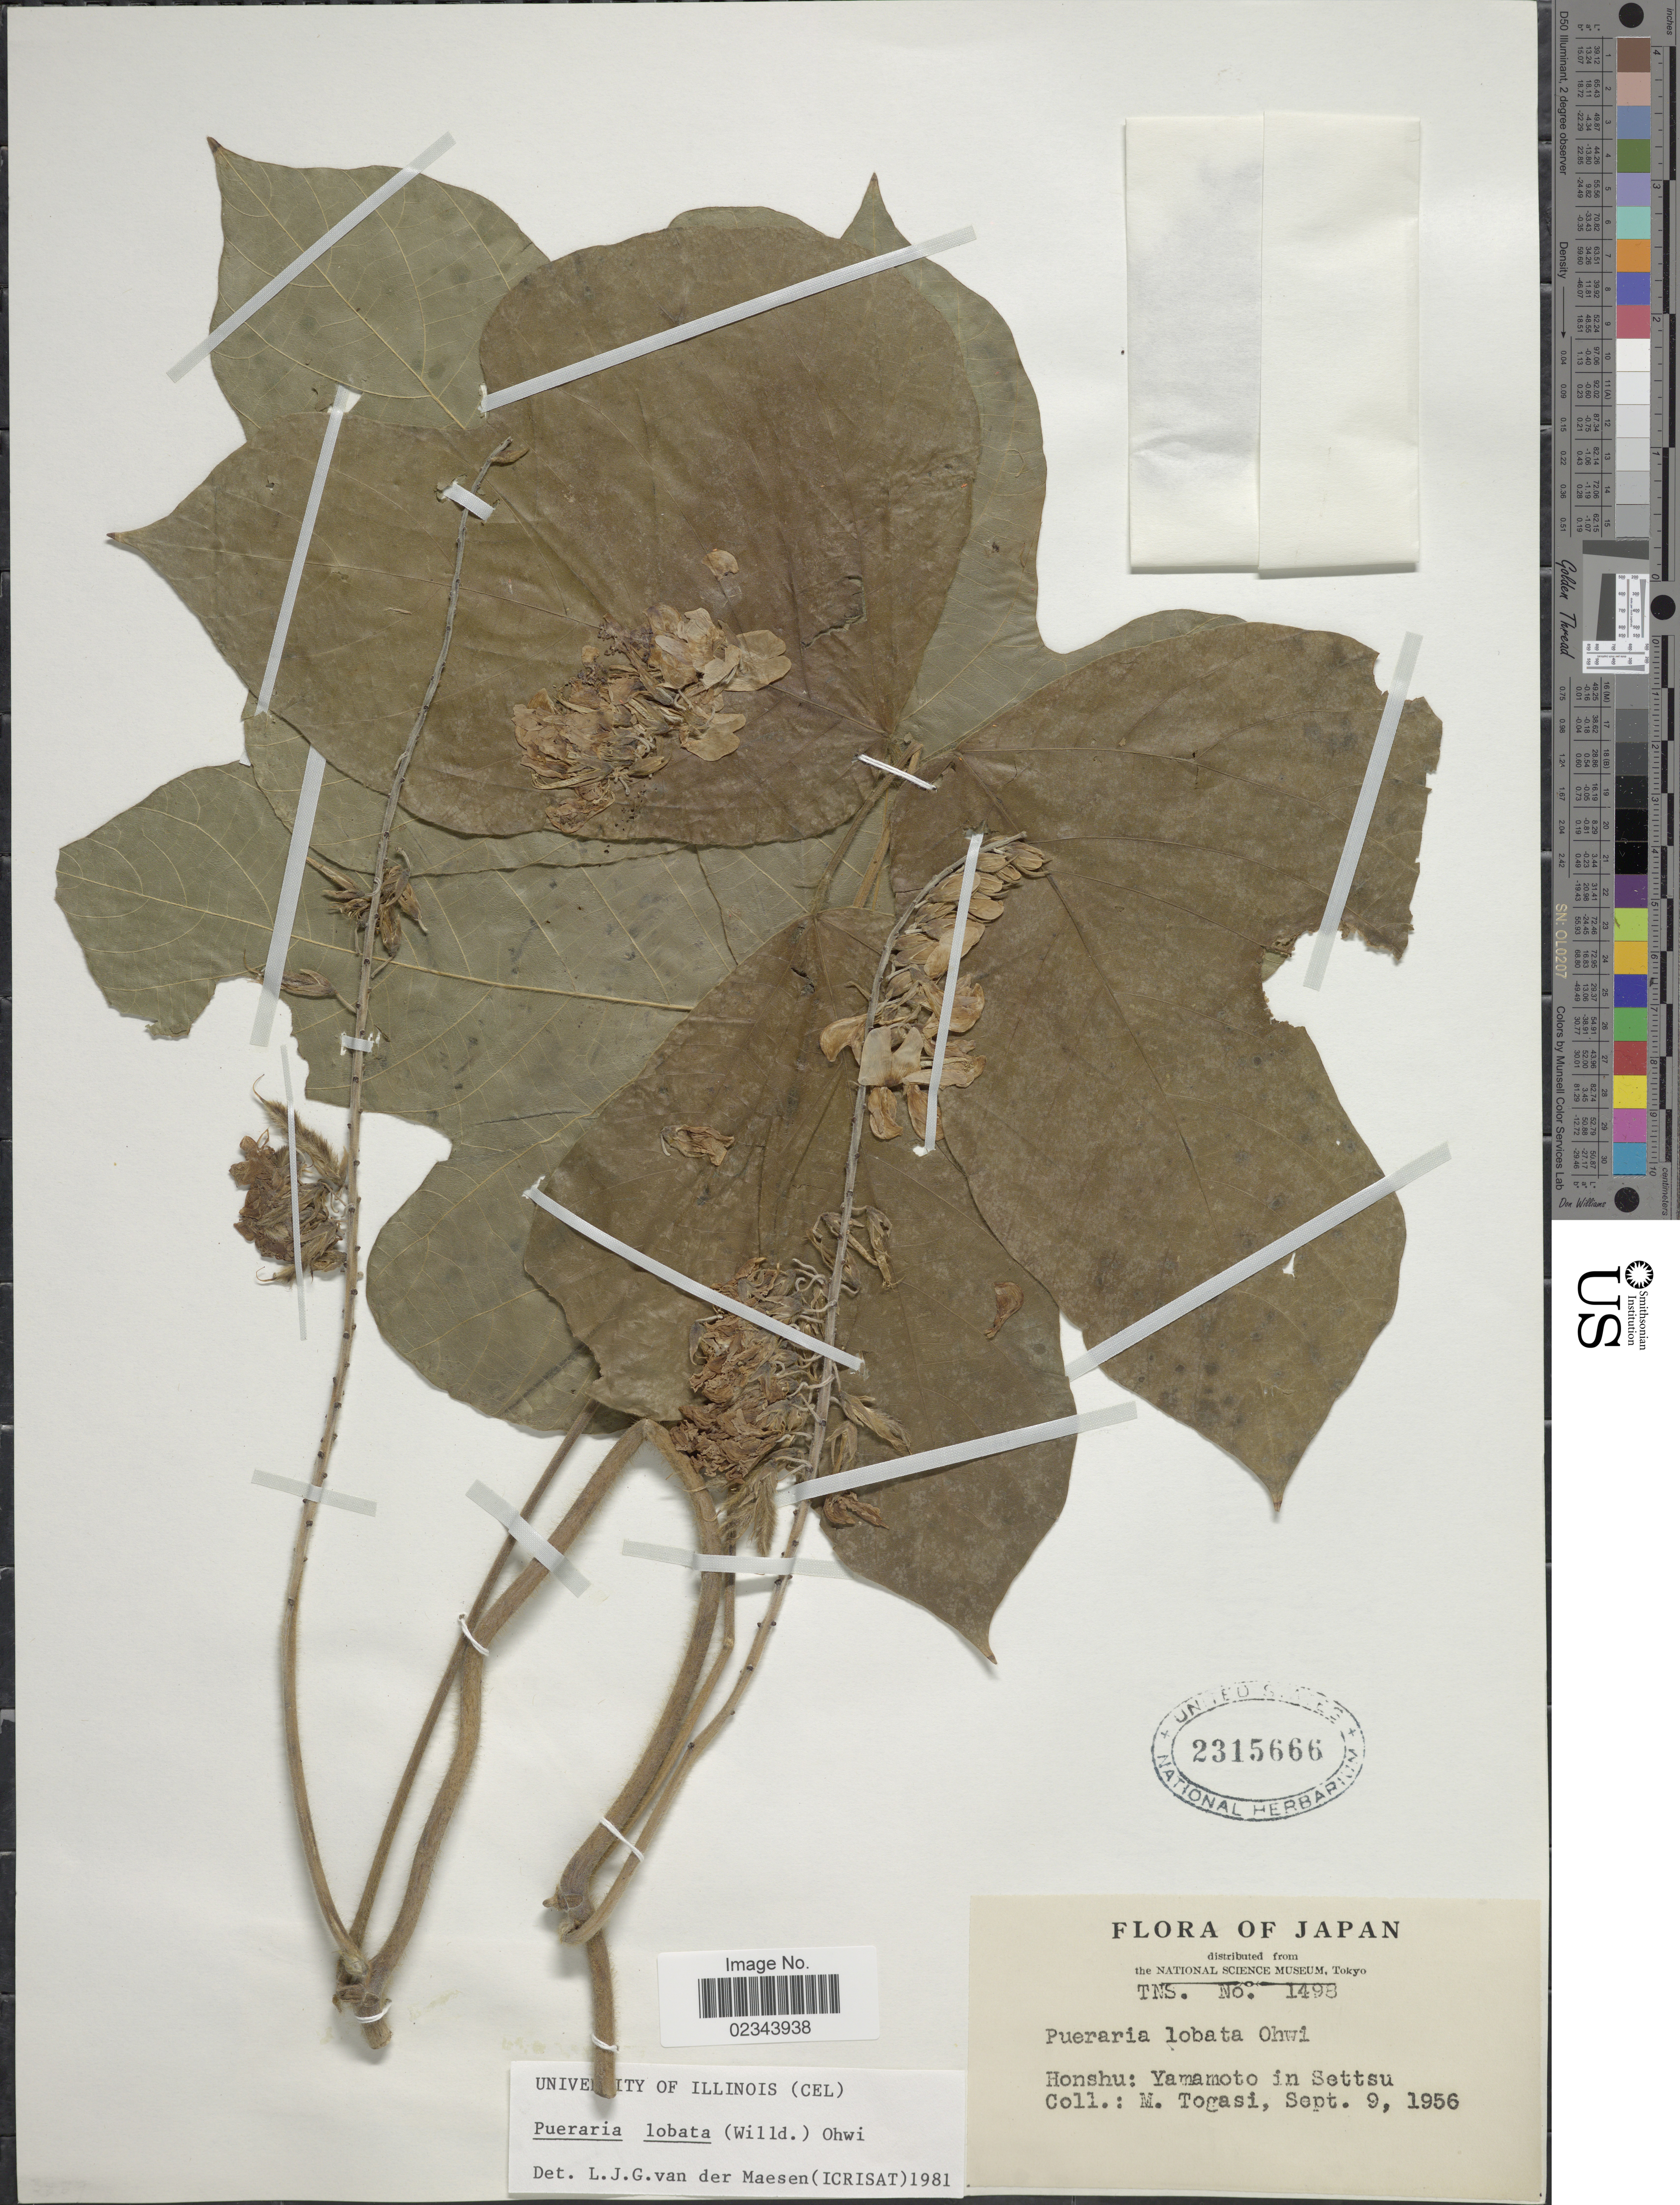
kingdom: Plantae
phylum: Tracheophyta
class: Magnoliopsida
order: Fabales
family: Fabaceae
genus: Pueraria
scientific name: Pueraria lobata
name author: (Willd.) Ohwi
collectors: M. Togasi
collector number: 1498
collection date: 1956-09-09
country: Japan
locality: Honshu: Yamamoto in Settsu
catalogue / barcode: US 2315666